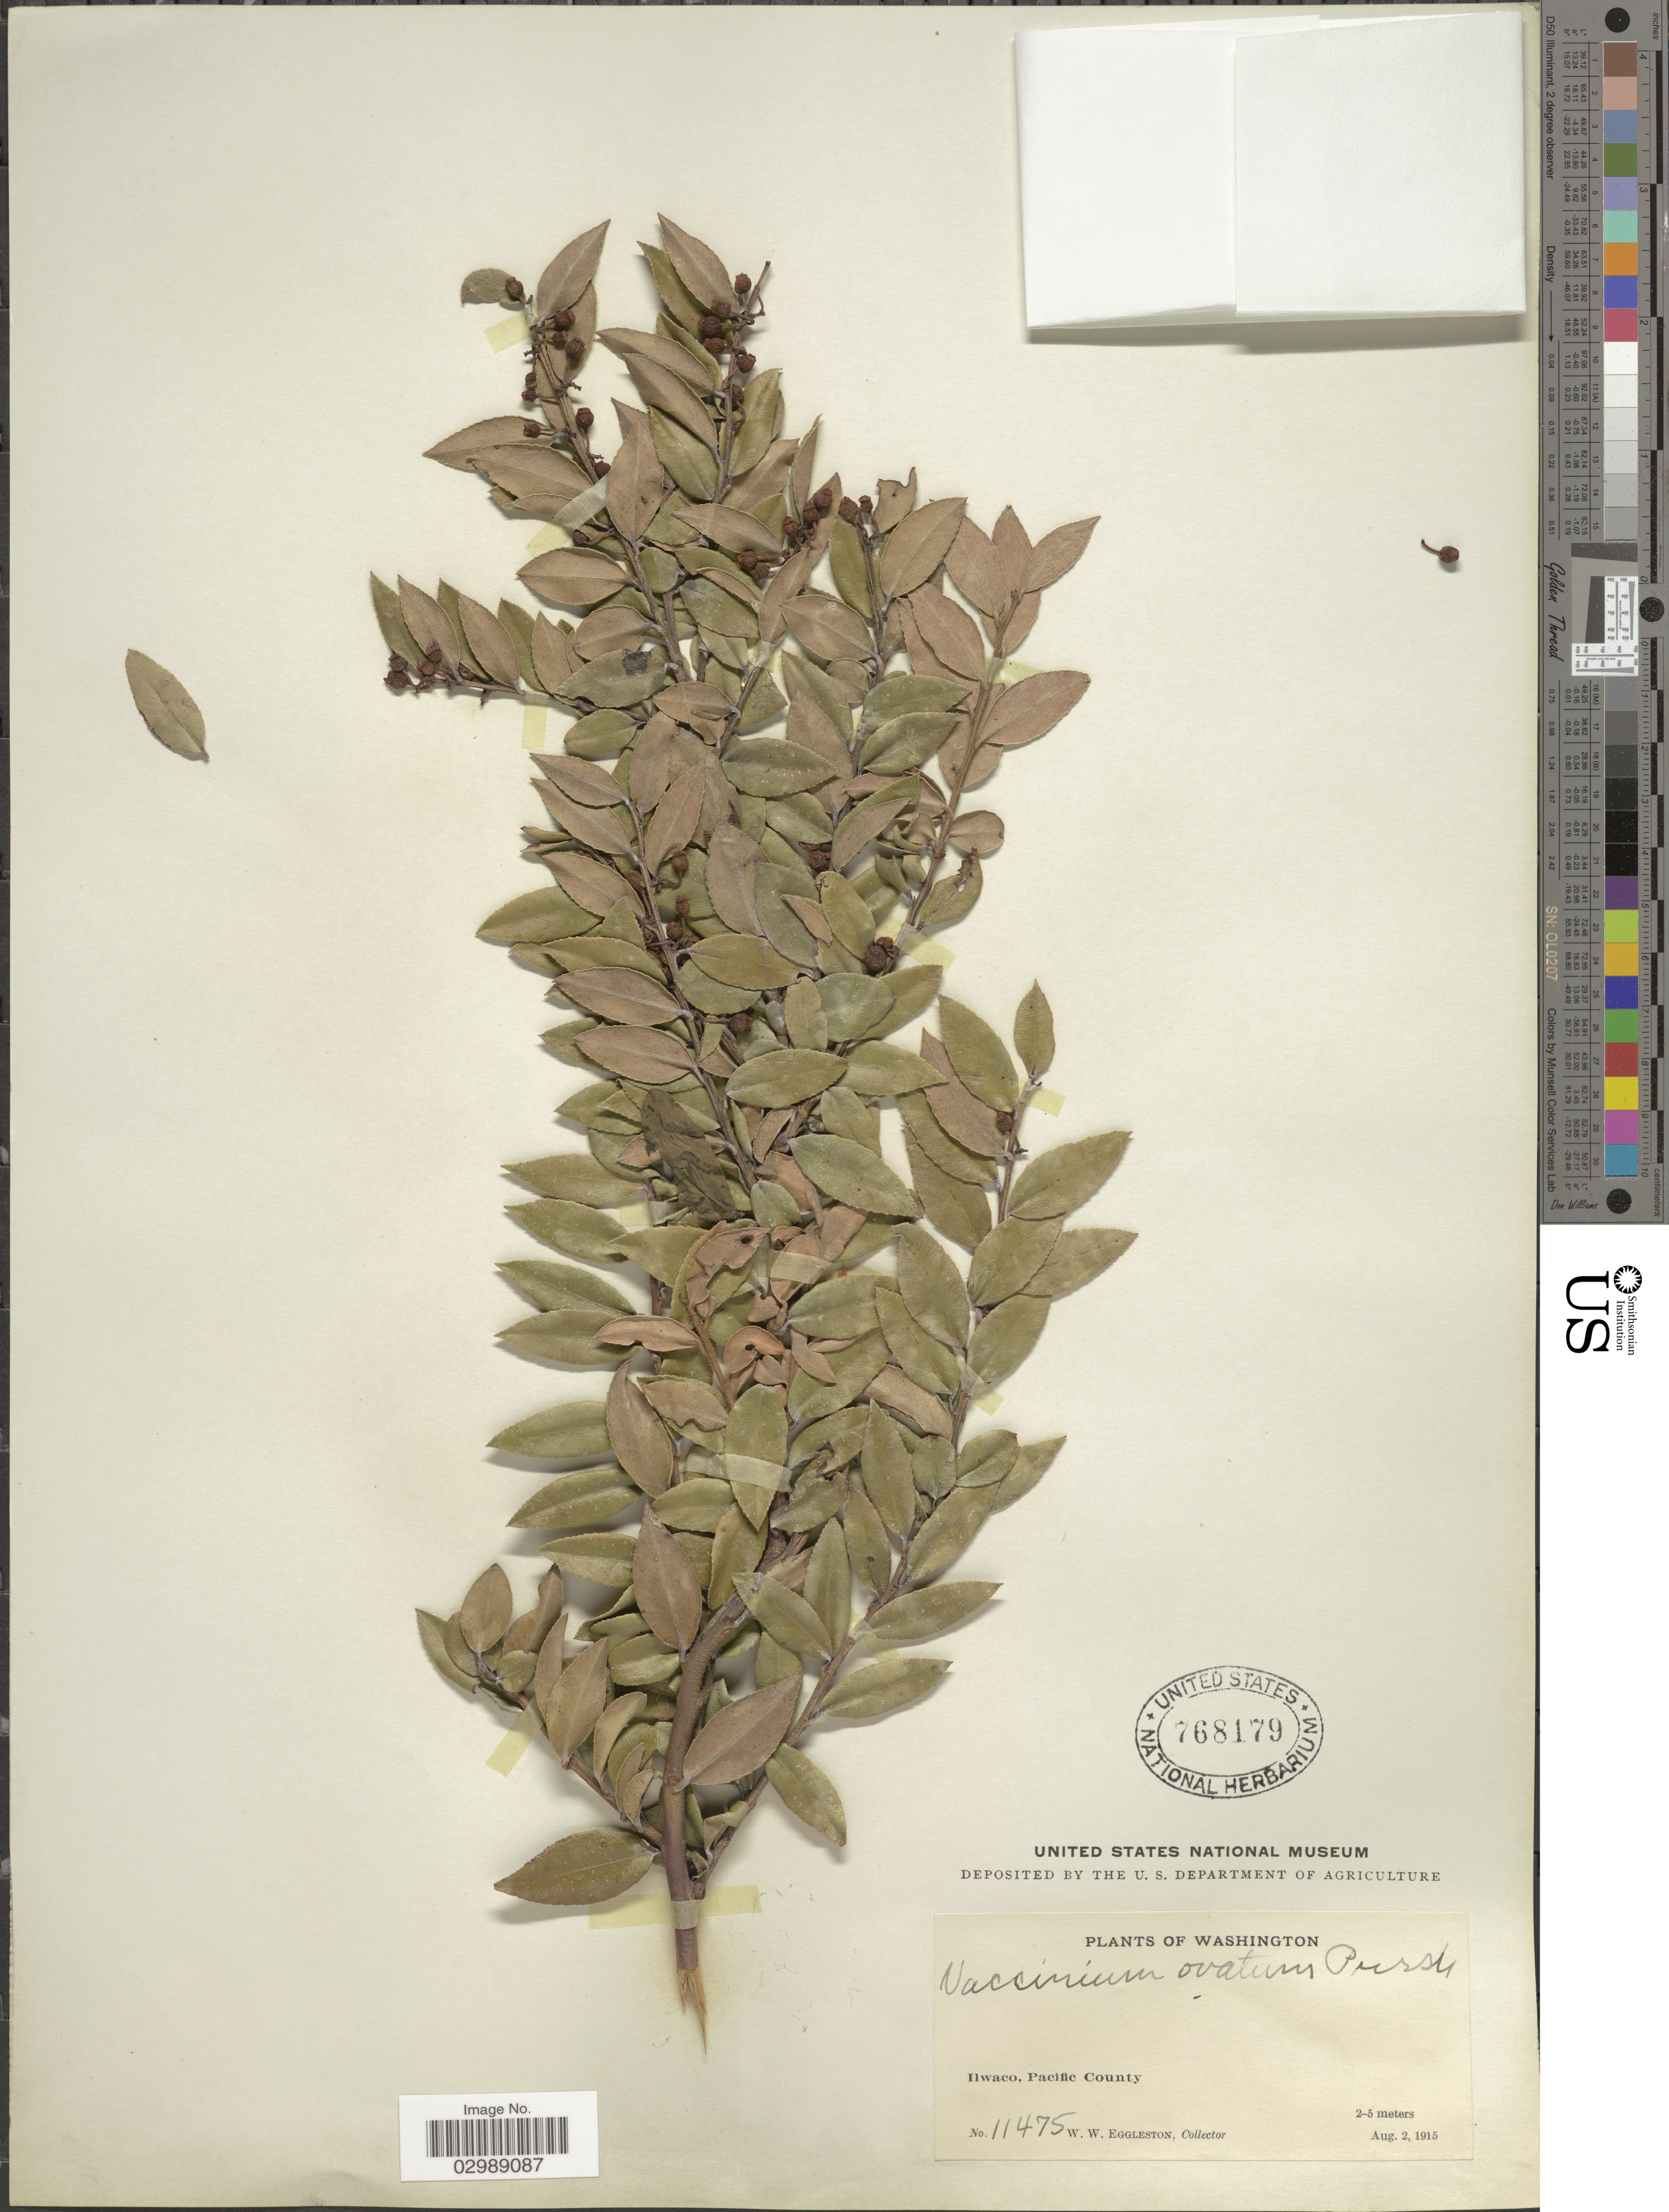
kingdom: Plantae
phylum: Tracheophyta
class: Magnoliopsida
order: Ericales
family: Ericaceae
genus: Vaccinium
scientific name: Vaccinium ovatum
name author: Pursh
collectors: W. W. Eggleston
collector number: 11475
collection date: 1915-08-02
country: United States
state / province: Washington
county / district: Pacific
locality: Ilwaco, Pacific County.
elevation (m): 2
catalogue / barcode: US 768179